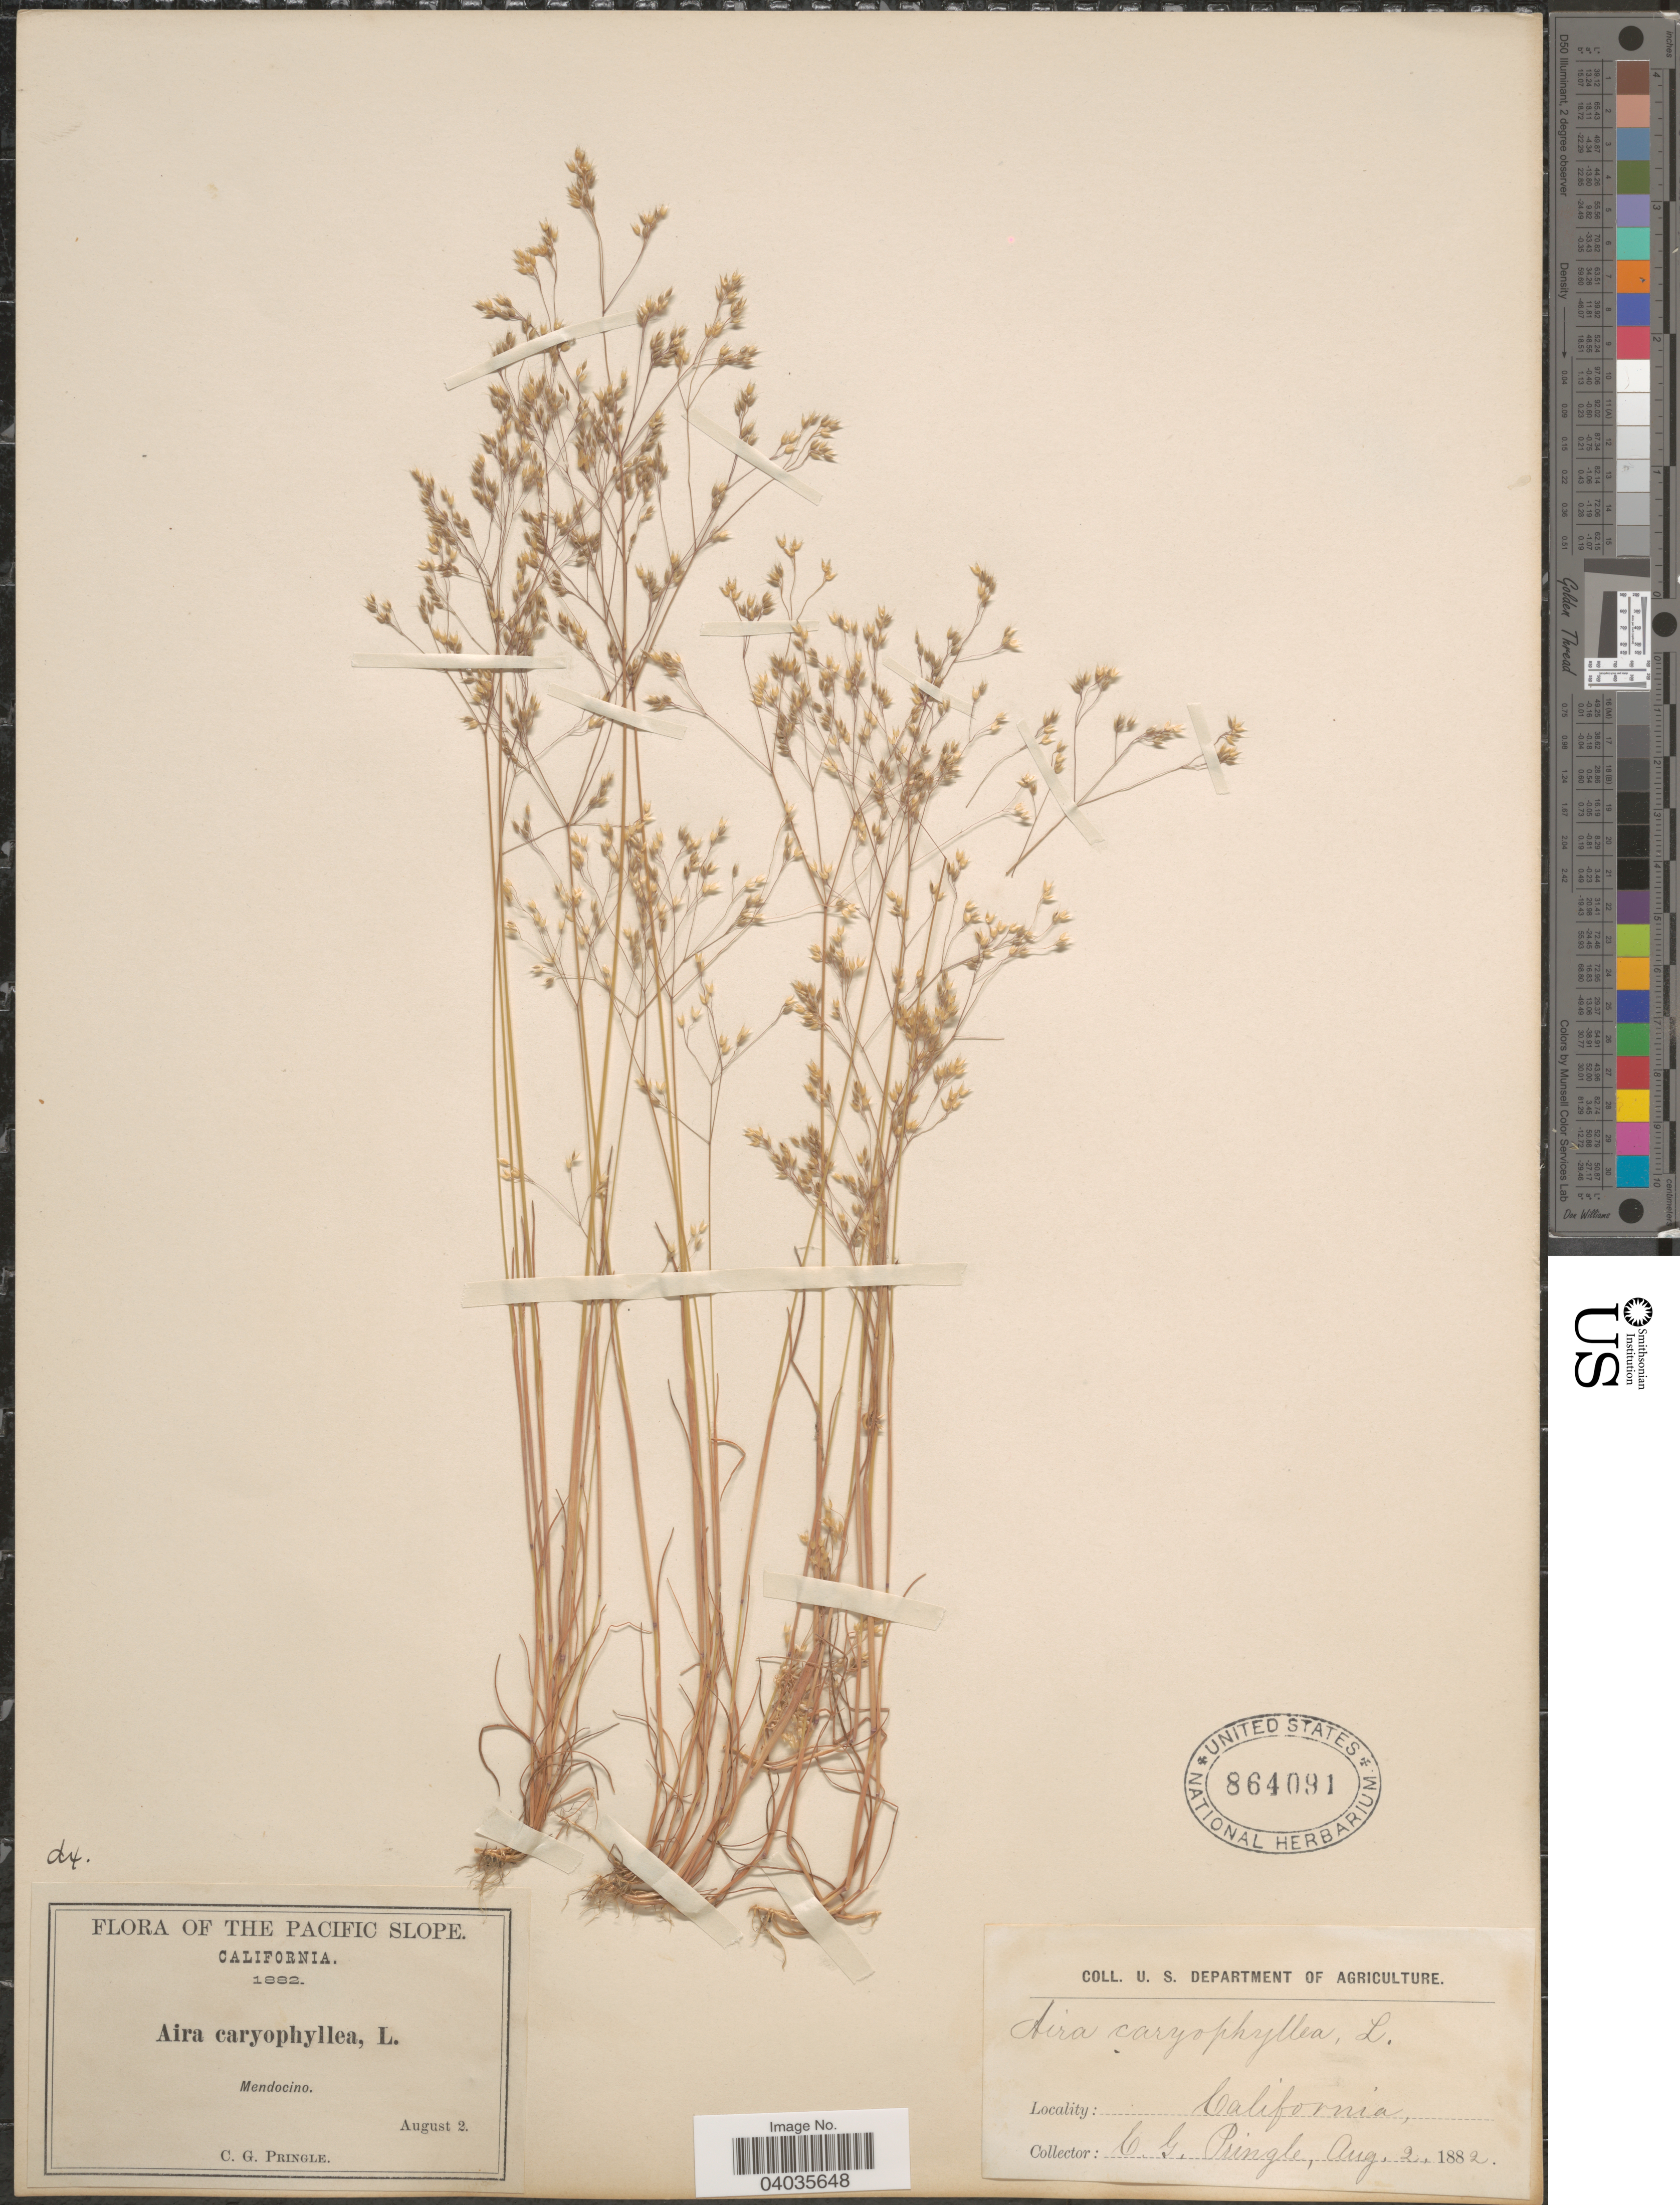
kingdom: Plantae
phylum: Tracheophyta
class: Liliopsida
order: Poales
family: Poaceae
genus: Aira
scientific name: Aira caryophyllea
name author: L.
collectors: C. G. Pringle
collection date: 1882-08-02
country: United States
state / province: California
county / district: Mendocino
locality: The Pacific Slope. Mendocino.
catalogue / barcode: US 864091